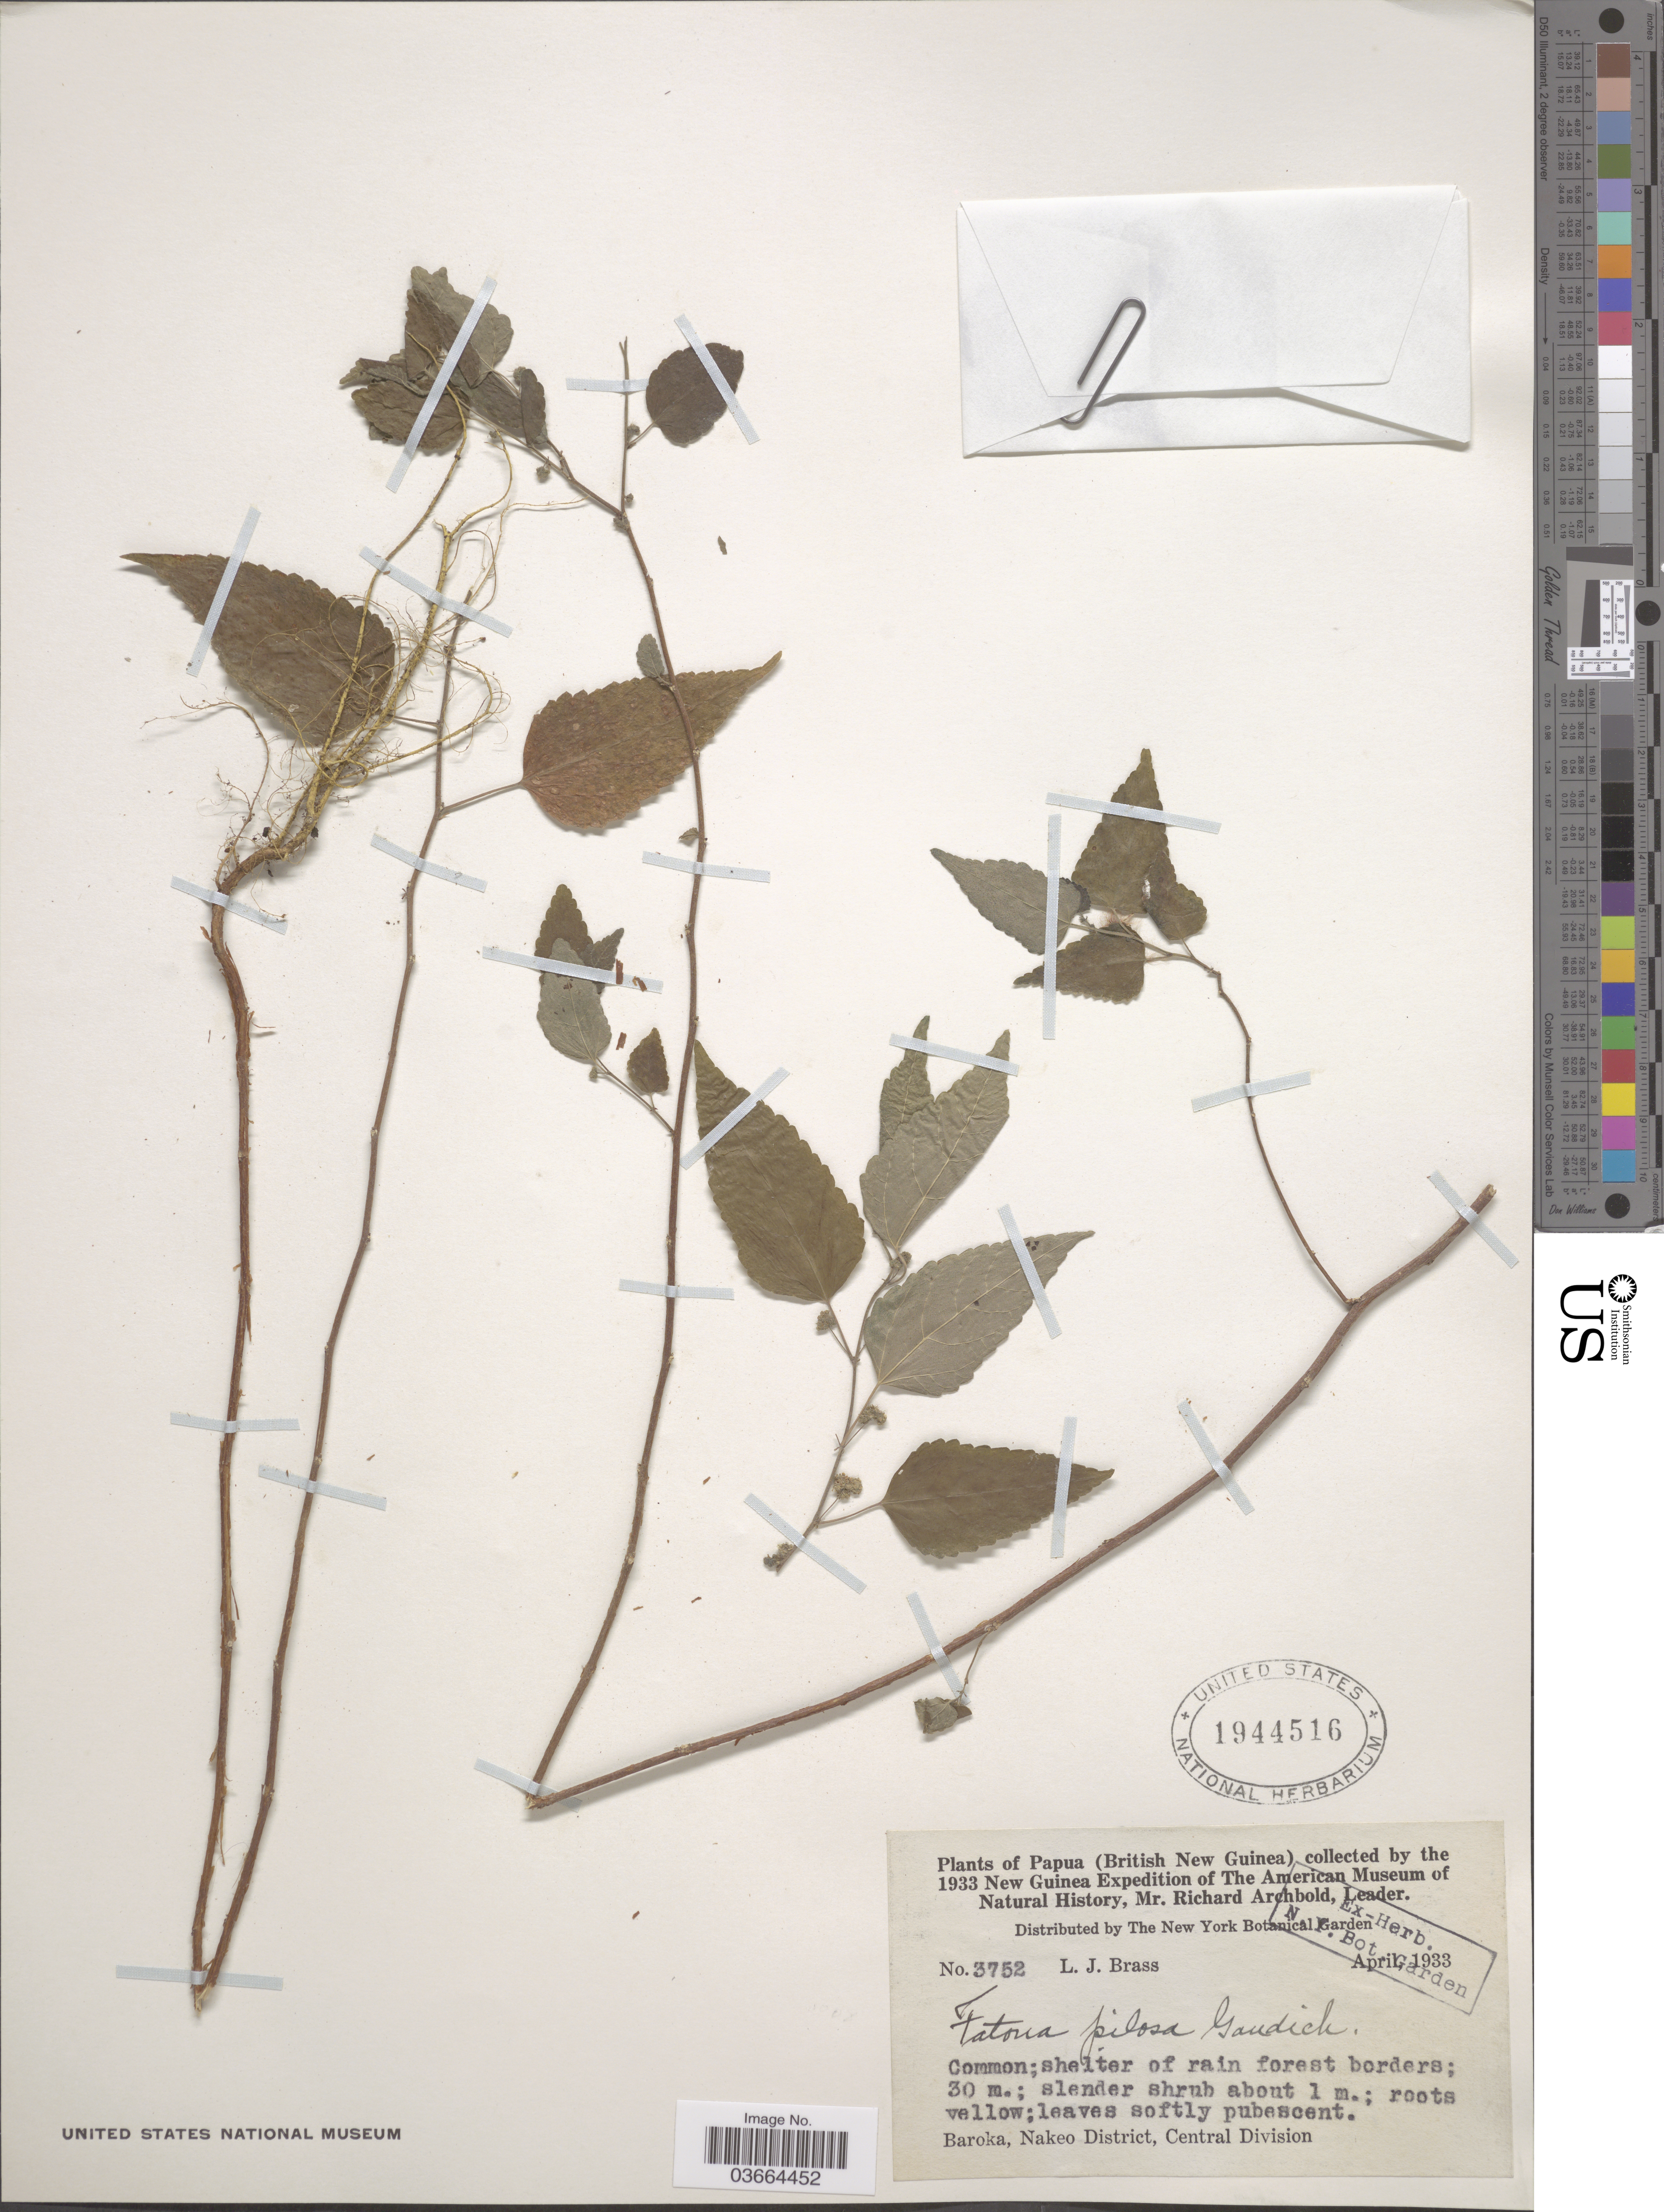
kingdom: Plantae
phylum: Tracheophyta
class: Magnoliopsida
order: Rosales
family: Moraceae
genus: Fatoua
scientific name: Fatoua pilosa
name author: Gaudich.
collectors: L. J. Brass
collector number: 3752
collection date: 1933-04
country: Papua New Guinea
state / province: Central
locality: Papua (British New Guinea). Baroka, Nakeo District, Central Division.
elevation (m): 30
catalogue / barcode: US 1944516